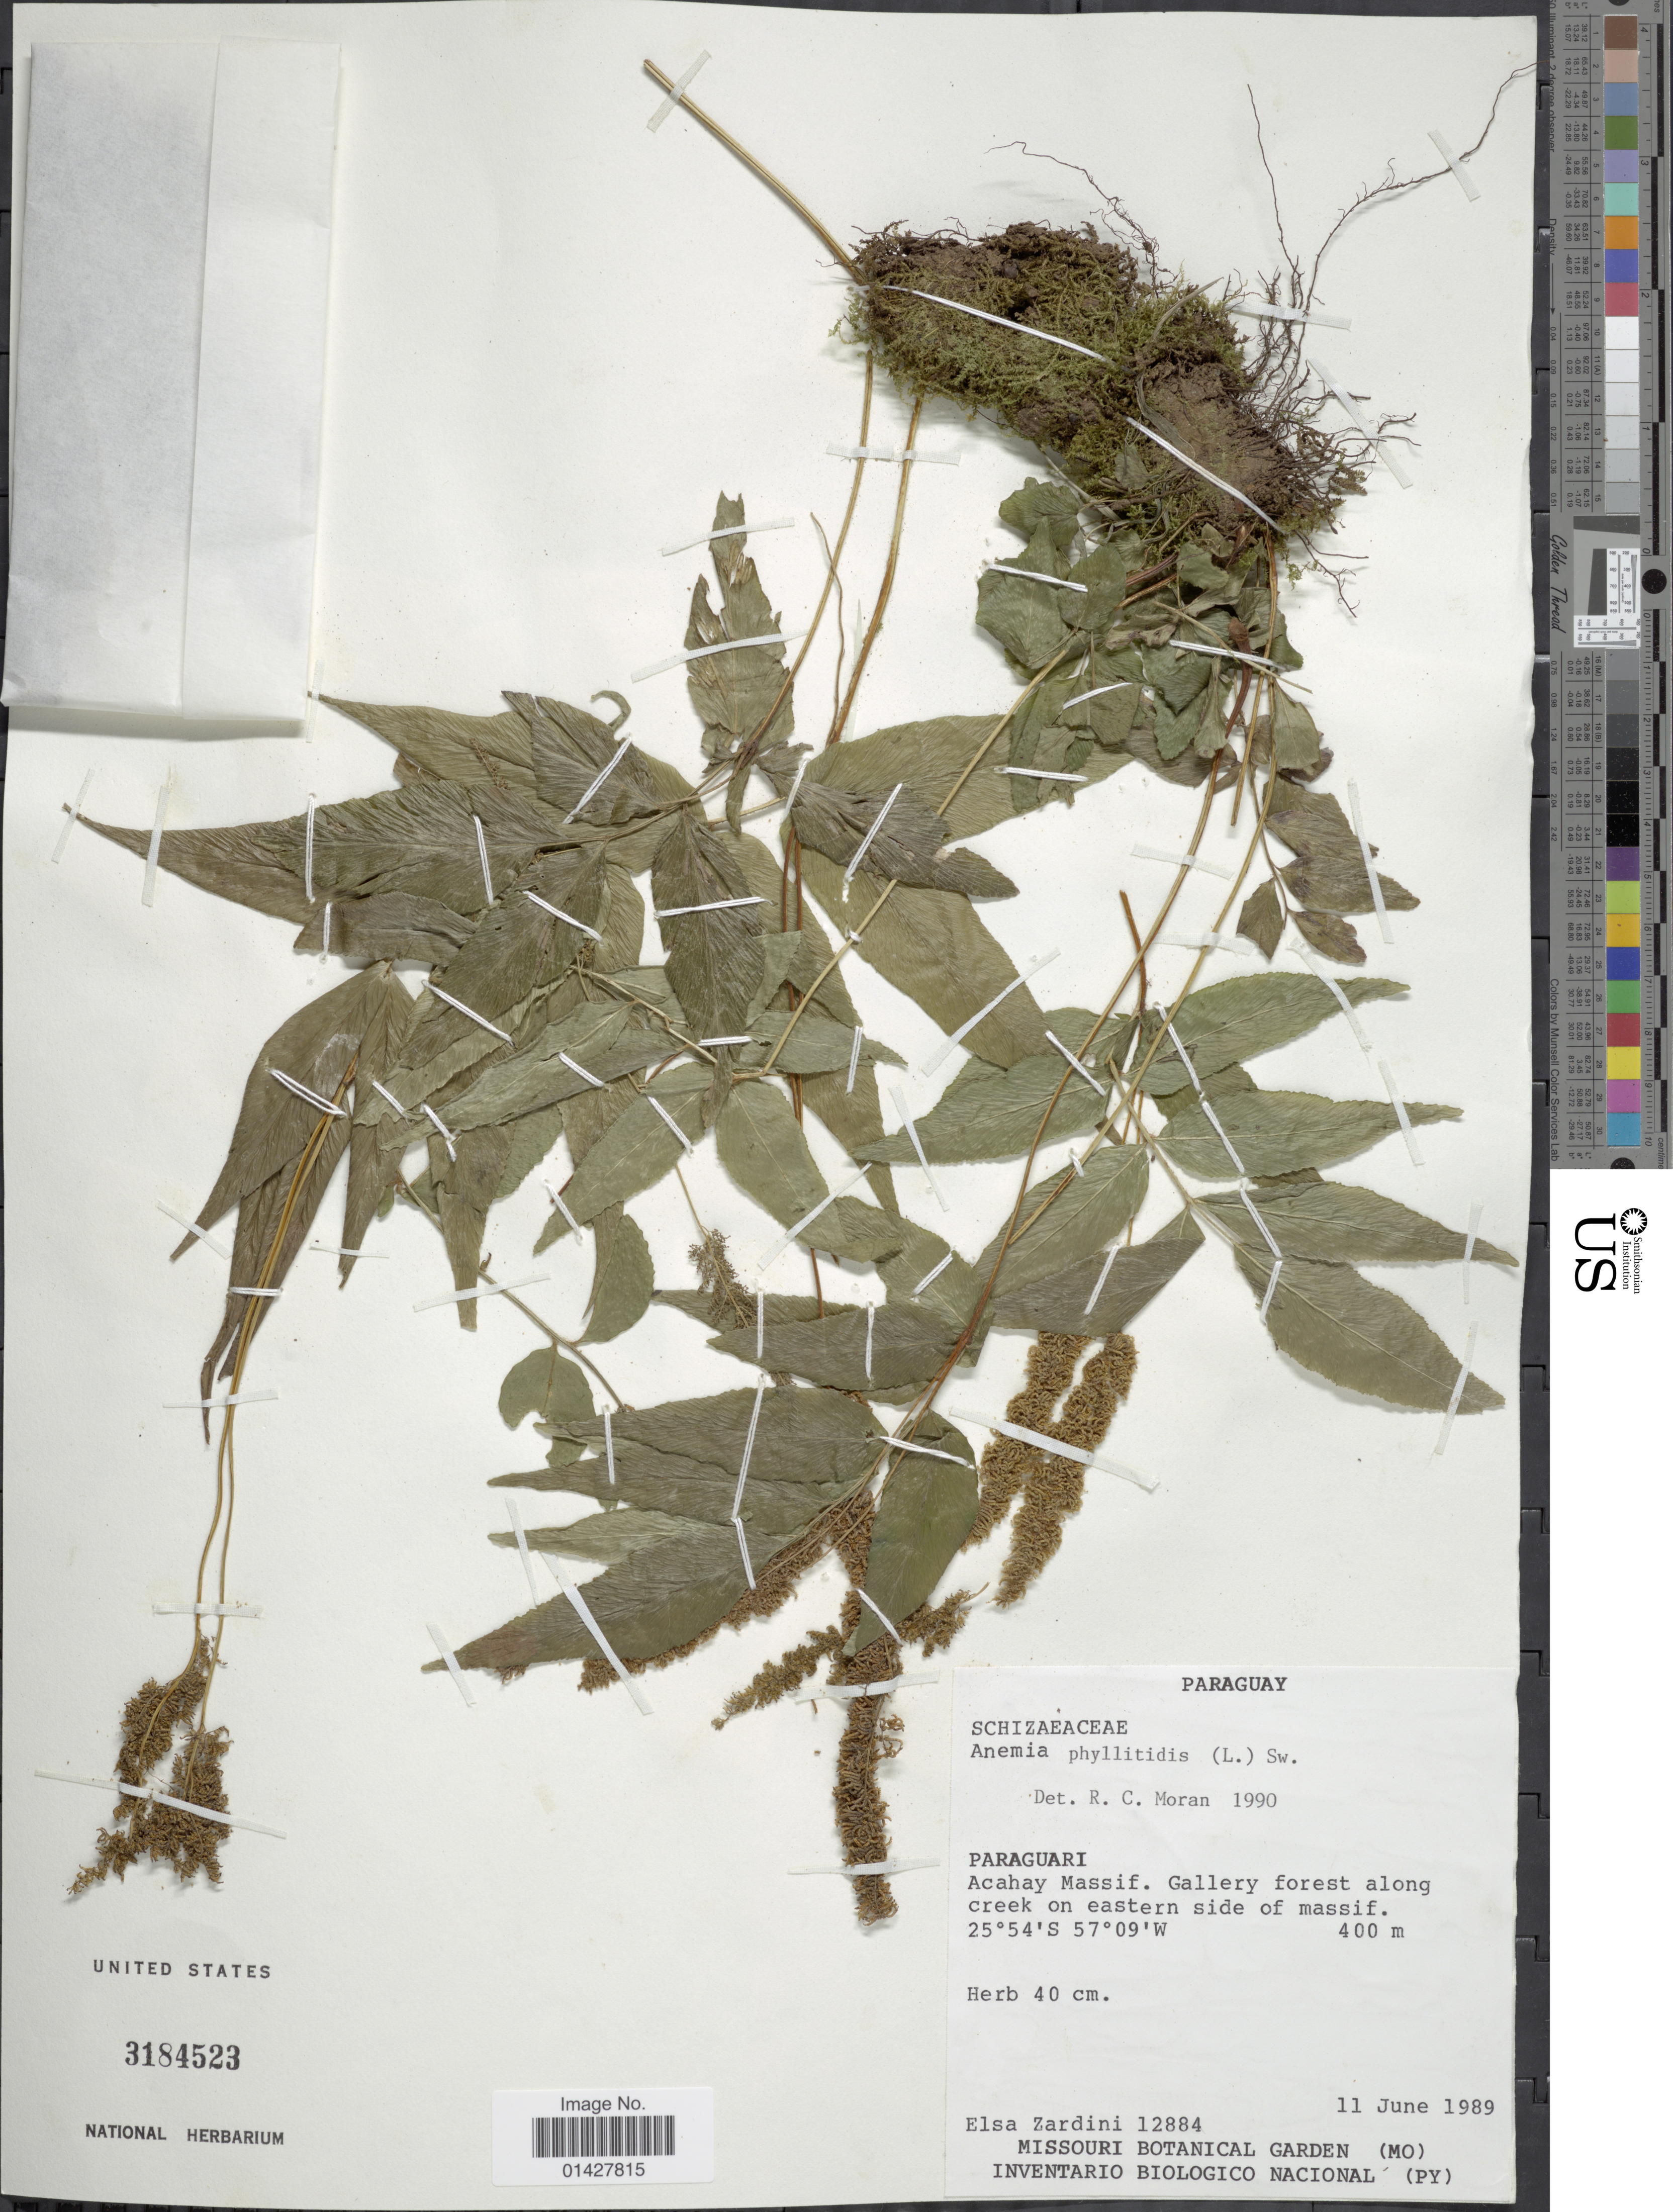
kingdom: Plantae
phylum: Tracheophyta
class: Polypodiopsida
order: Schizaeales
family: Anemiaceae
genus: Anemia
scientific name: Anemia phyllitidis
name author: (L.) Sw.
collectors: E. M. Zardini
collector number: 12884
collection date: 1989-06-11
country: Paraguay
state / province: Paraguari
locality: Acahay Massif. Gallery forest along creek on eastern side of massif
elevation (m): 400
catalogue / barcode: US 3184523